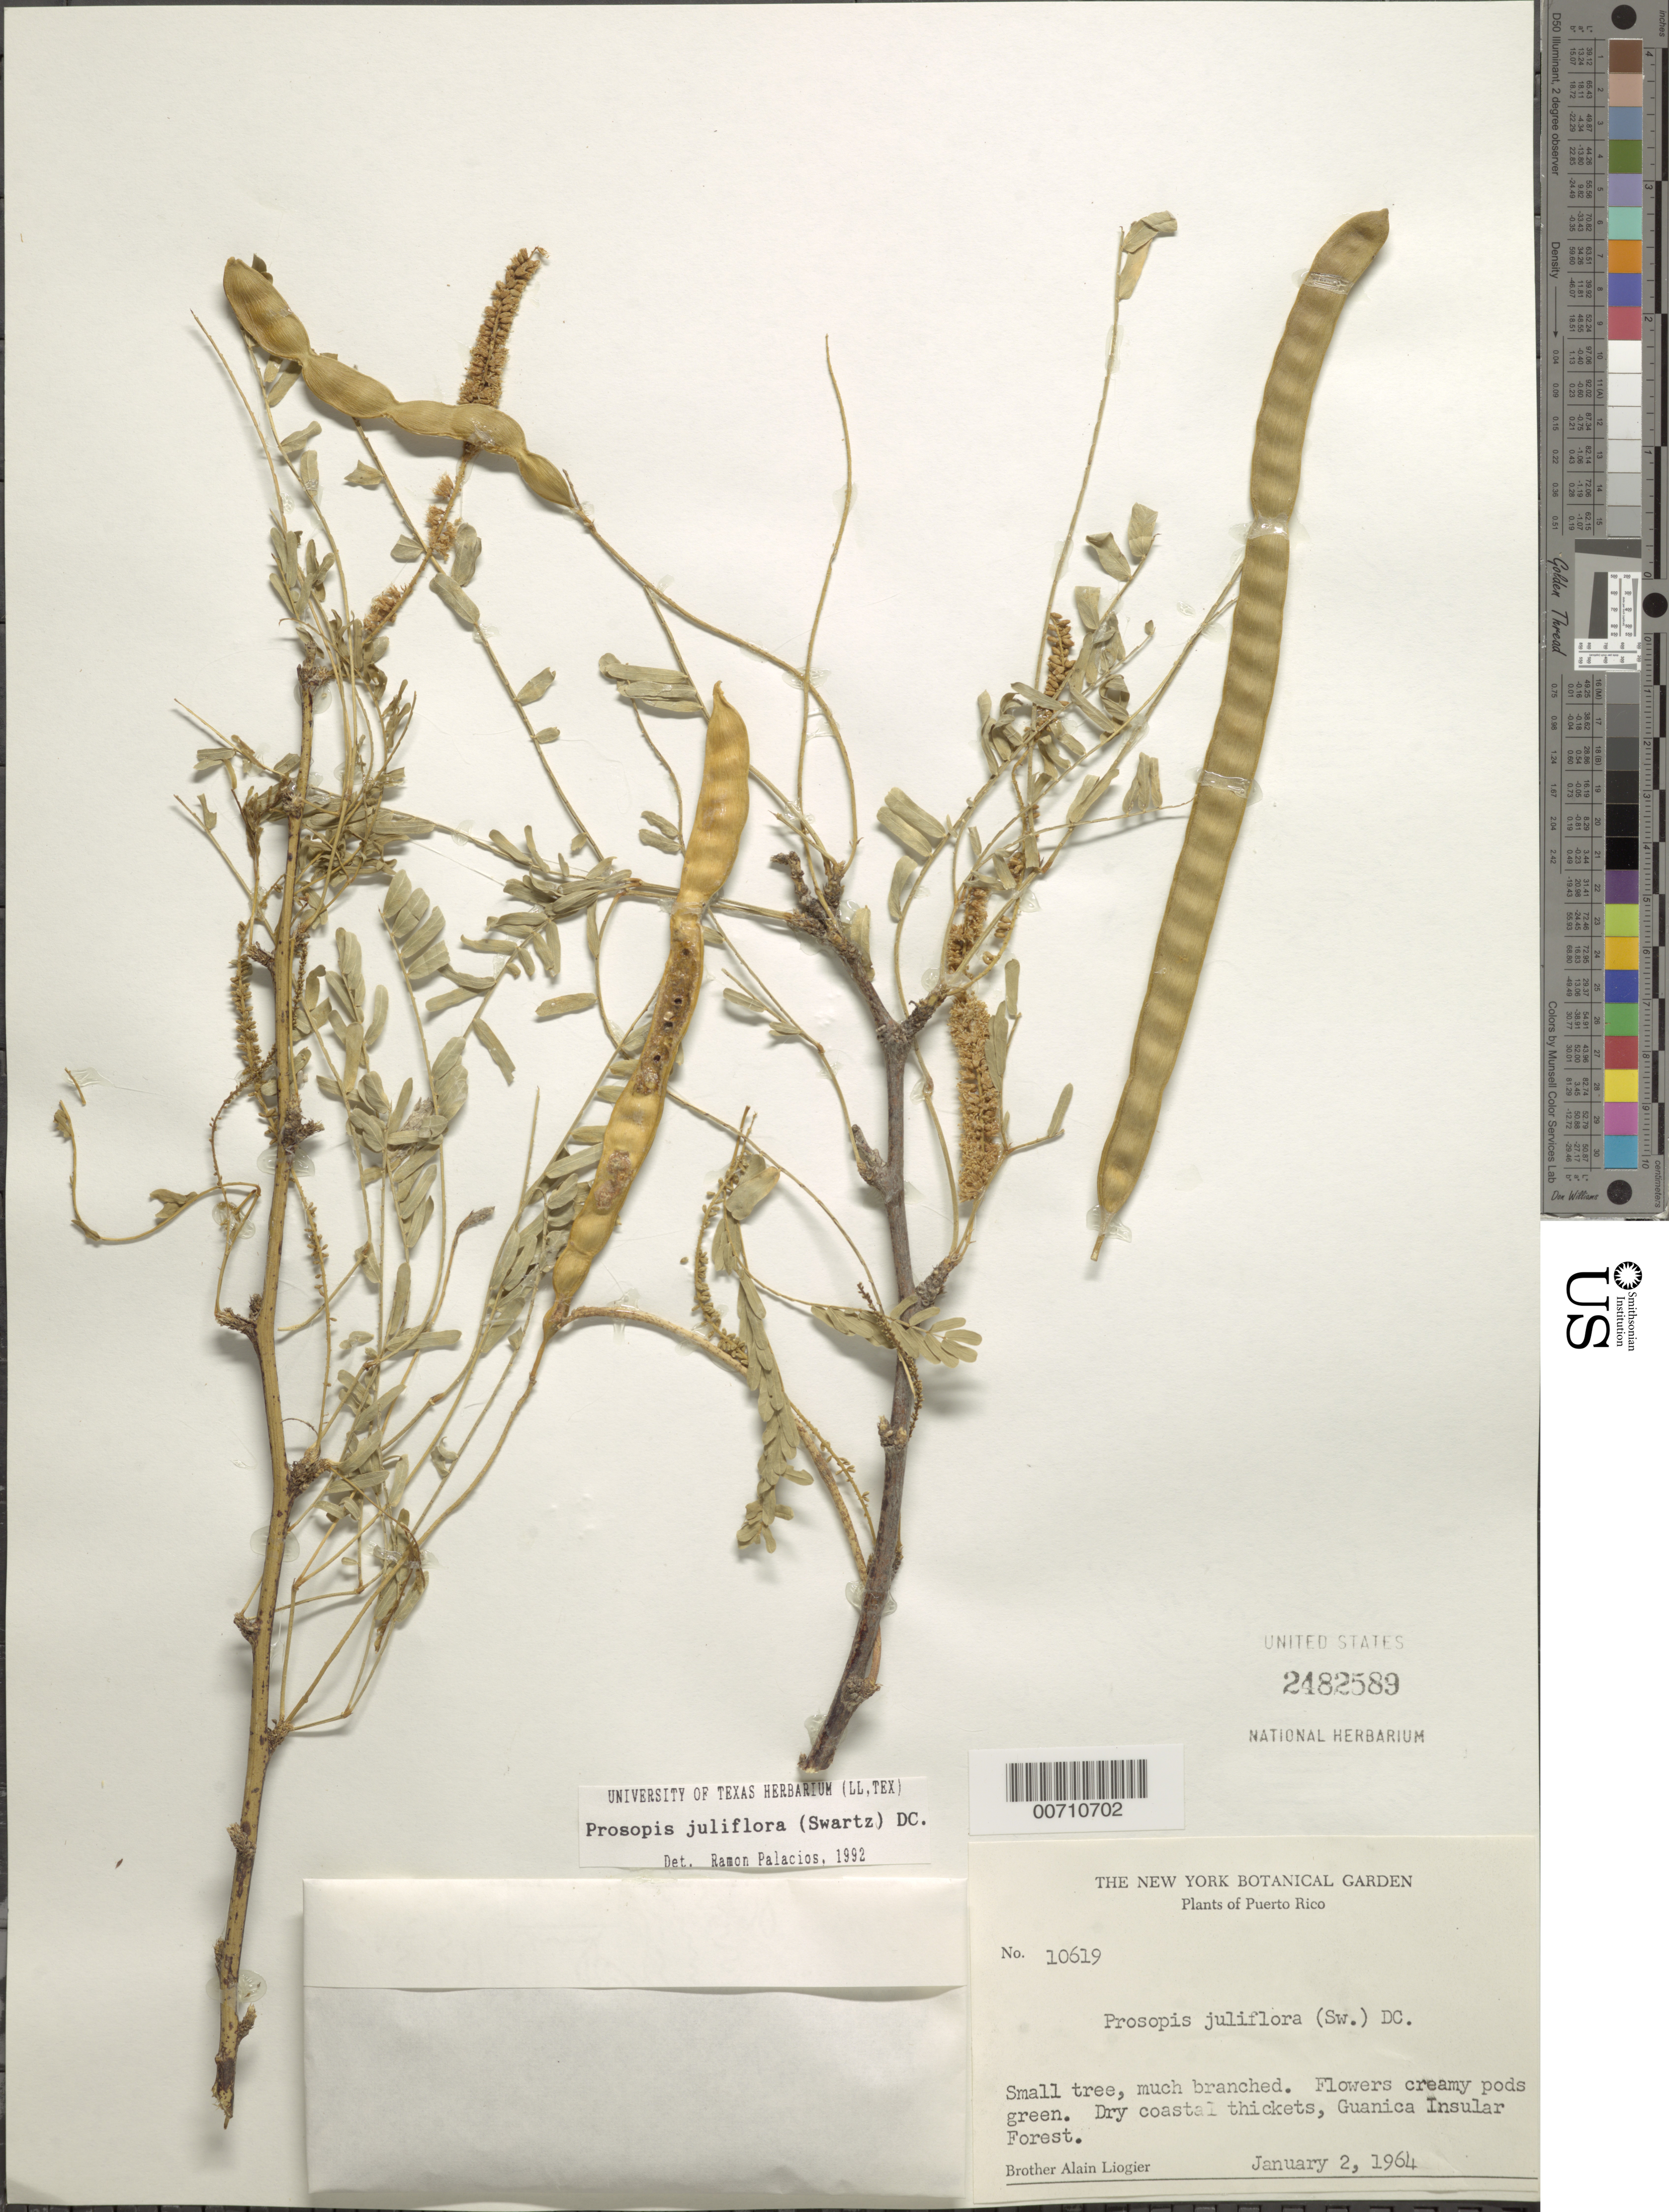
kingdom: Plantae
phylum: Tracheophyta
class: Magnoliopsida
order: Fabales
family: Fabaceae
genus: Neltuma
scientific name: Neltuma juliflora var. juliflora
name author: (Sw.) Raf.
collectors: A. H. Liogier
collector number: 10619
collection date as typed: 02 Jan 1964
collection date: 1964-01-02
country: Puerto Rico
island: Greater Antilles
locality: Guanica Insular Forest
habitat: Dry coastal thickets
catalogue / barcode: US 2482589